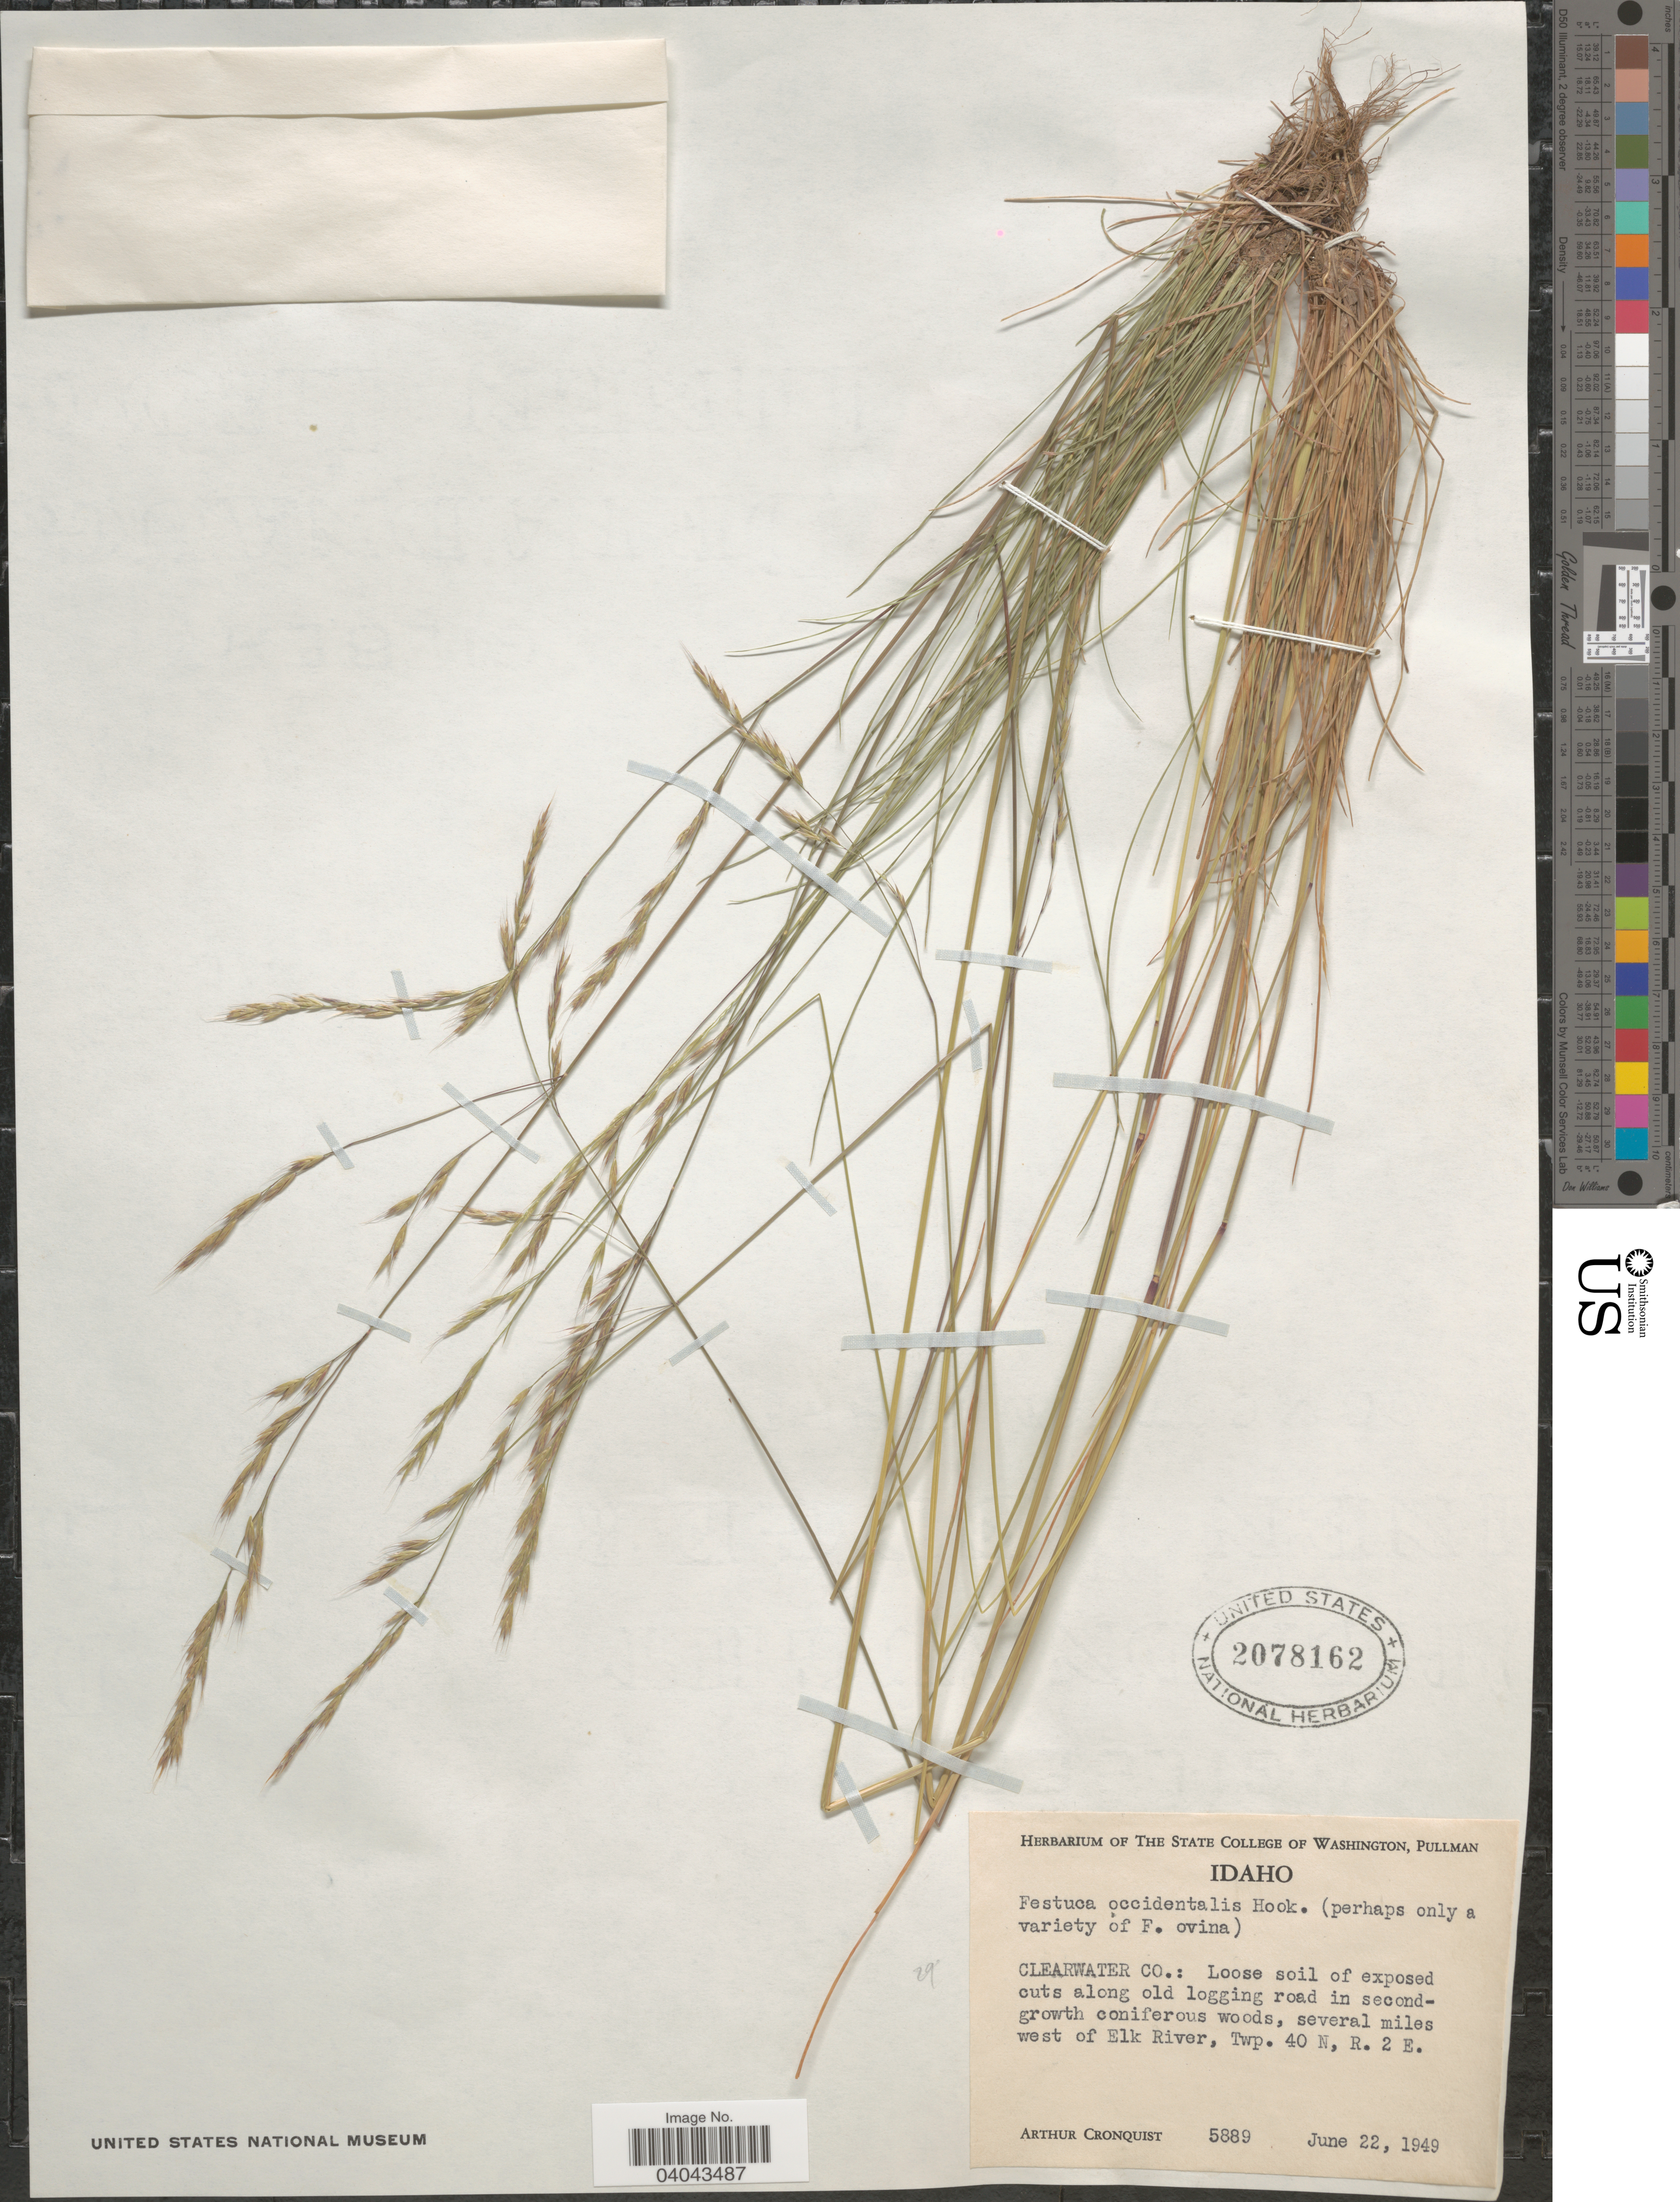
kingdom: Plantae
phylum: Tracheophyta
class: Liliopsida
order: Poales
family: Poaceae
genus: Festuca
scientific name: Festuca occidentalis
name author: Hook.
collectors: A. J. Cronquist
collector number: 5889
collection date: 1949-06-22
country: United States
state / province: Idaho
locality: Clearwater Co.: along old logging road in second-growth coniferous woods, several miles west of Elk River, Twp. 40 N, R. 2 E.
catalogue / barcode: US 2078162